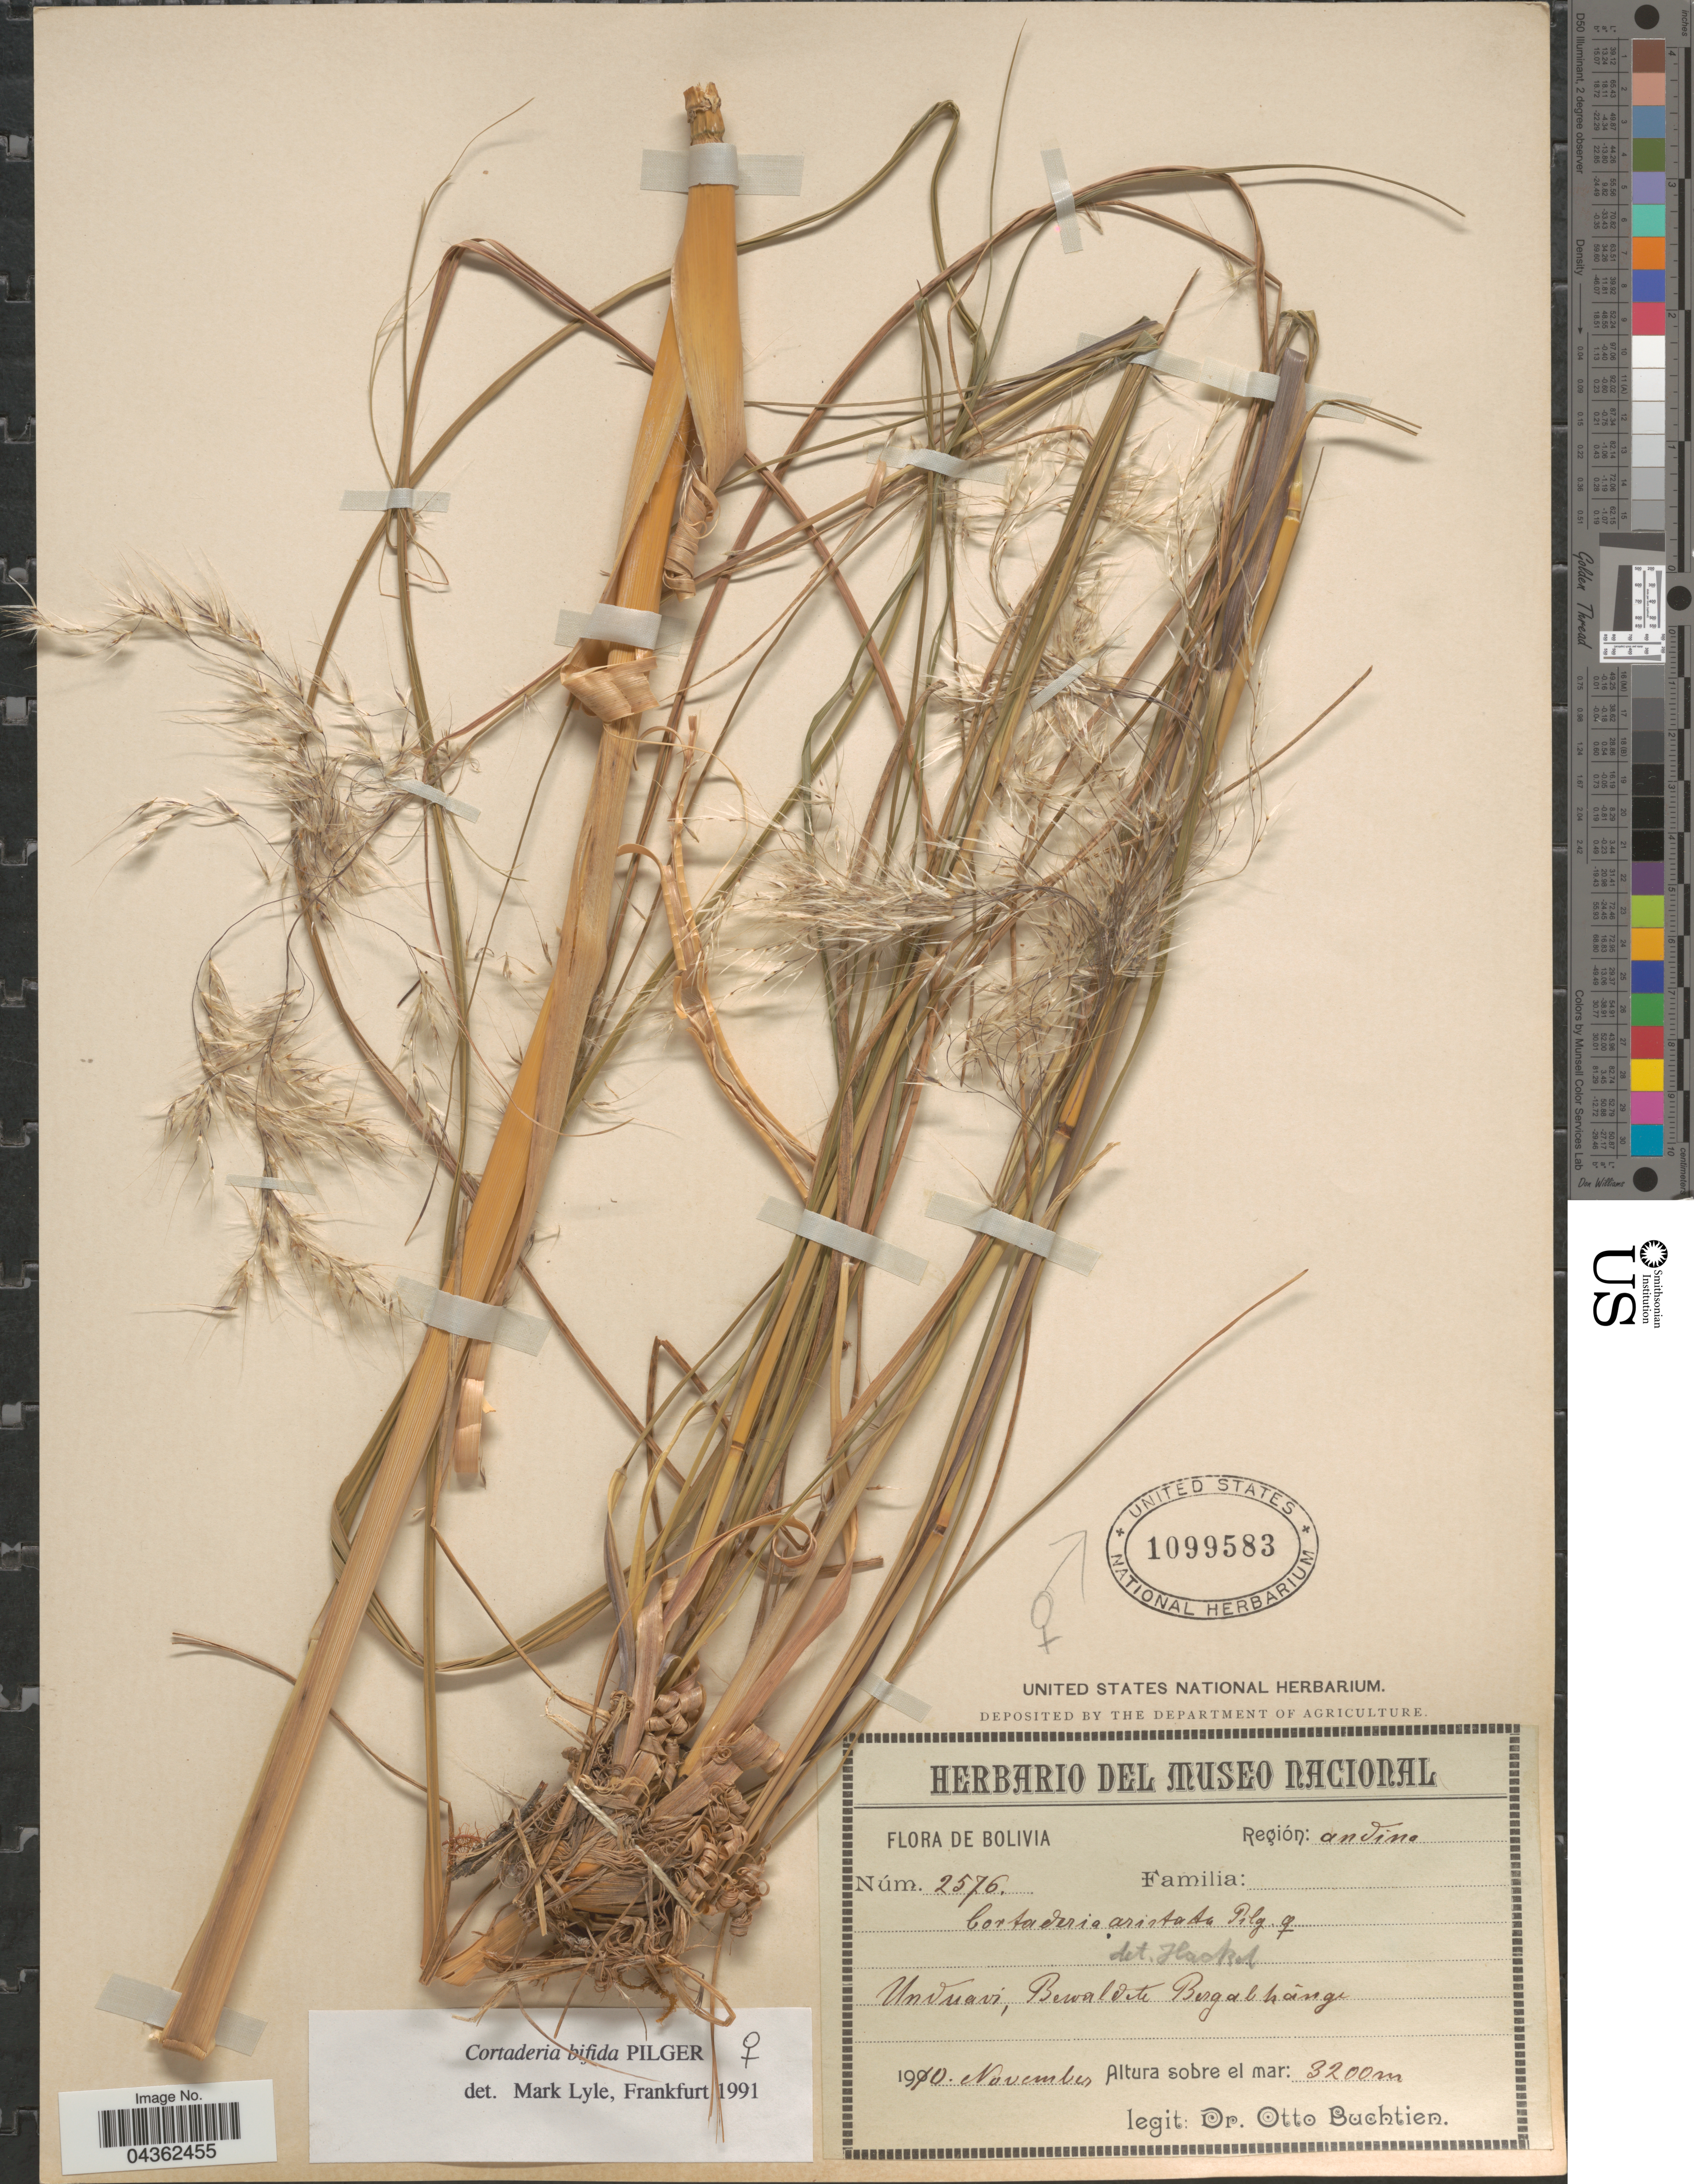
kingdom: Plantae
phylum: Tracheophyta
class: Liliopsida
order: Poales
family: Poaceae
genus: Cortaderia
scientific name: Cortaderia bifida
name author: Pilg.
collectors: O. Buchtien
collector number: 2576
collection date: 1910-11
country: Bolivia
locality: Región: andina. Unduavi, Bewaldete Bergabhânge.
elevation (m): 3200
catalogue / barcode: US 1099583